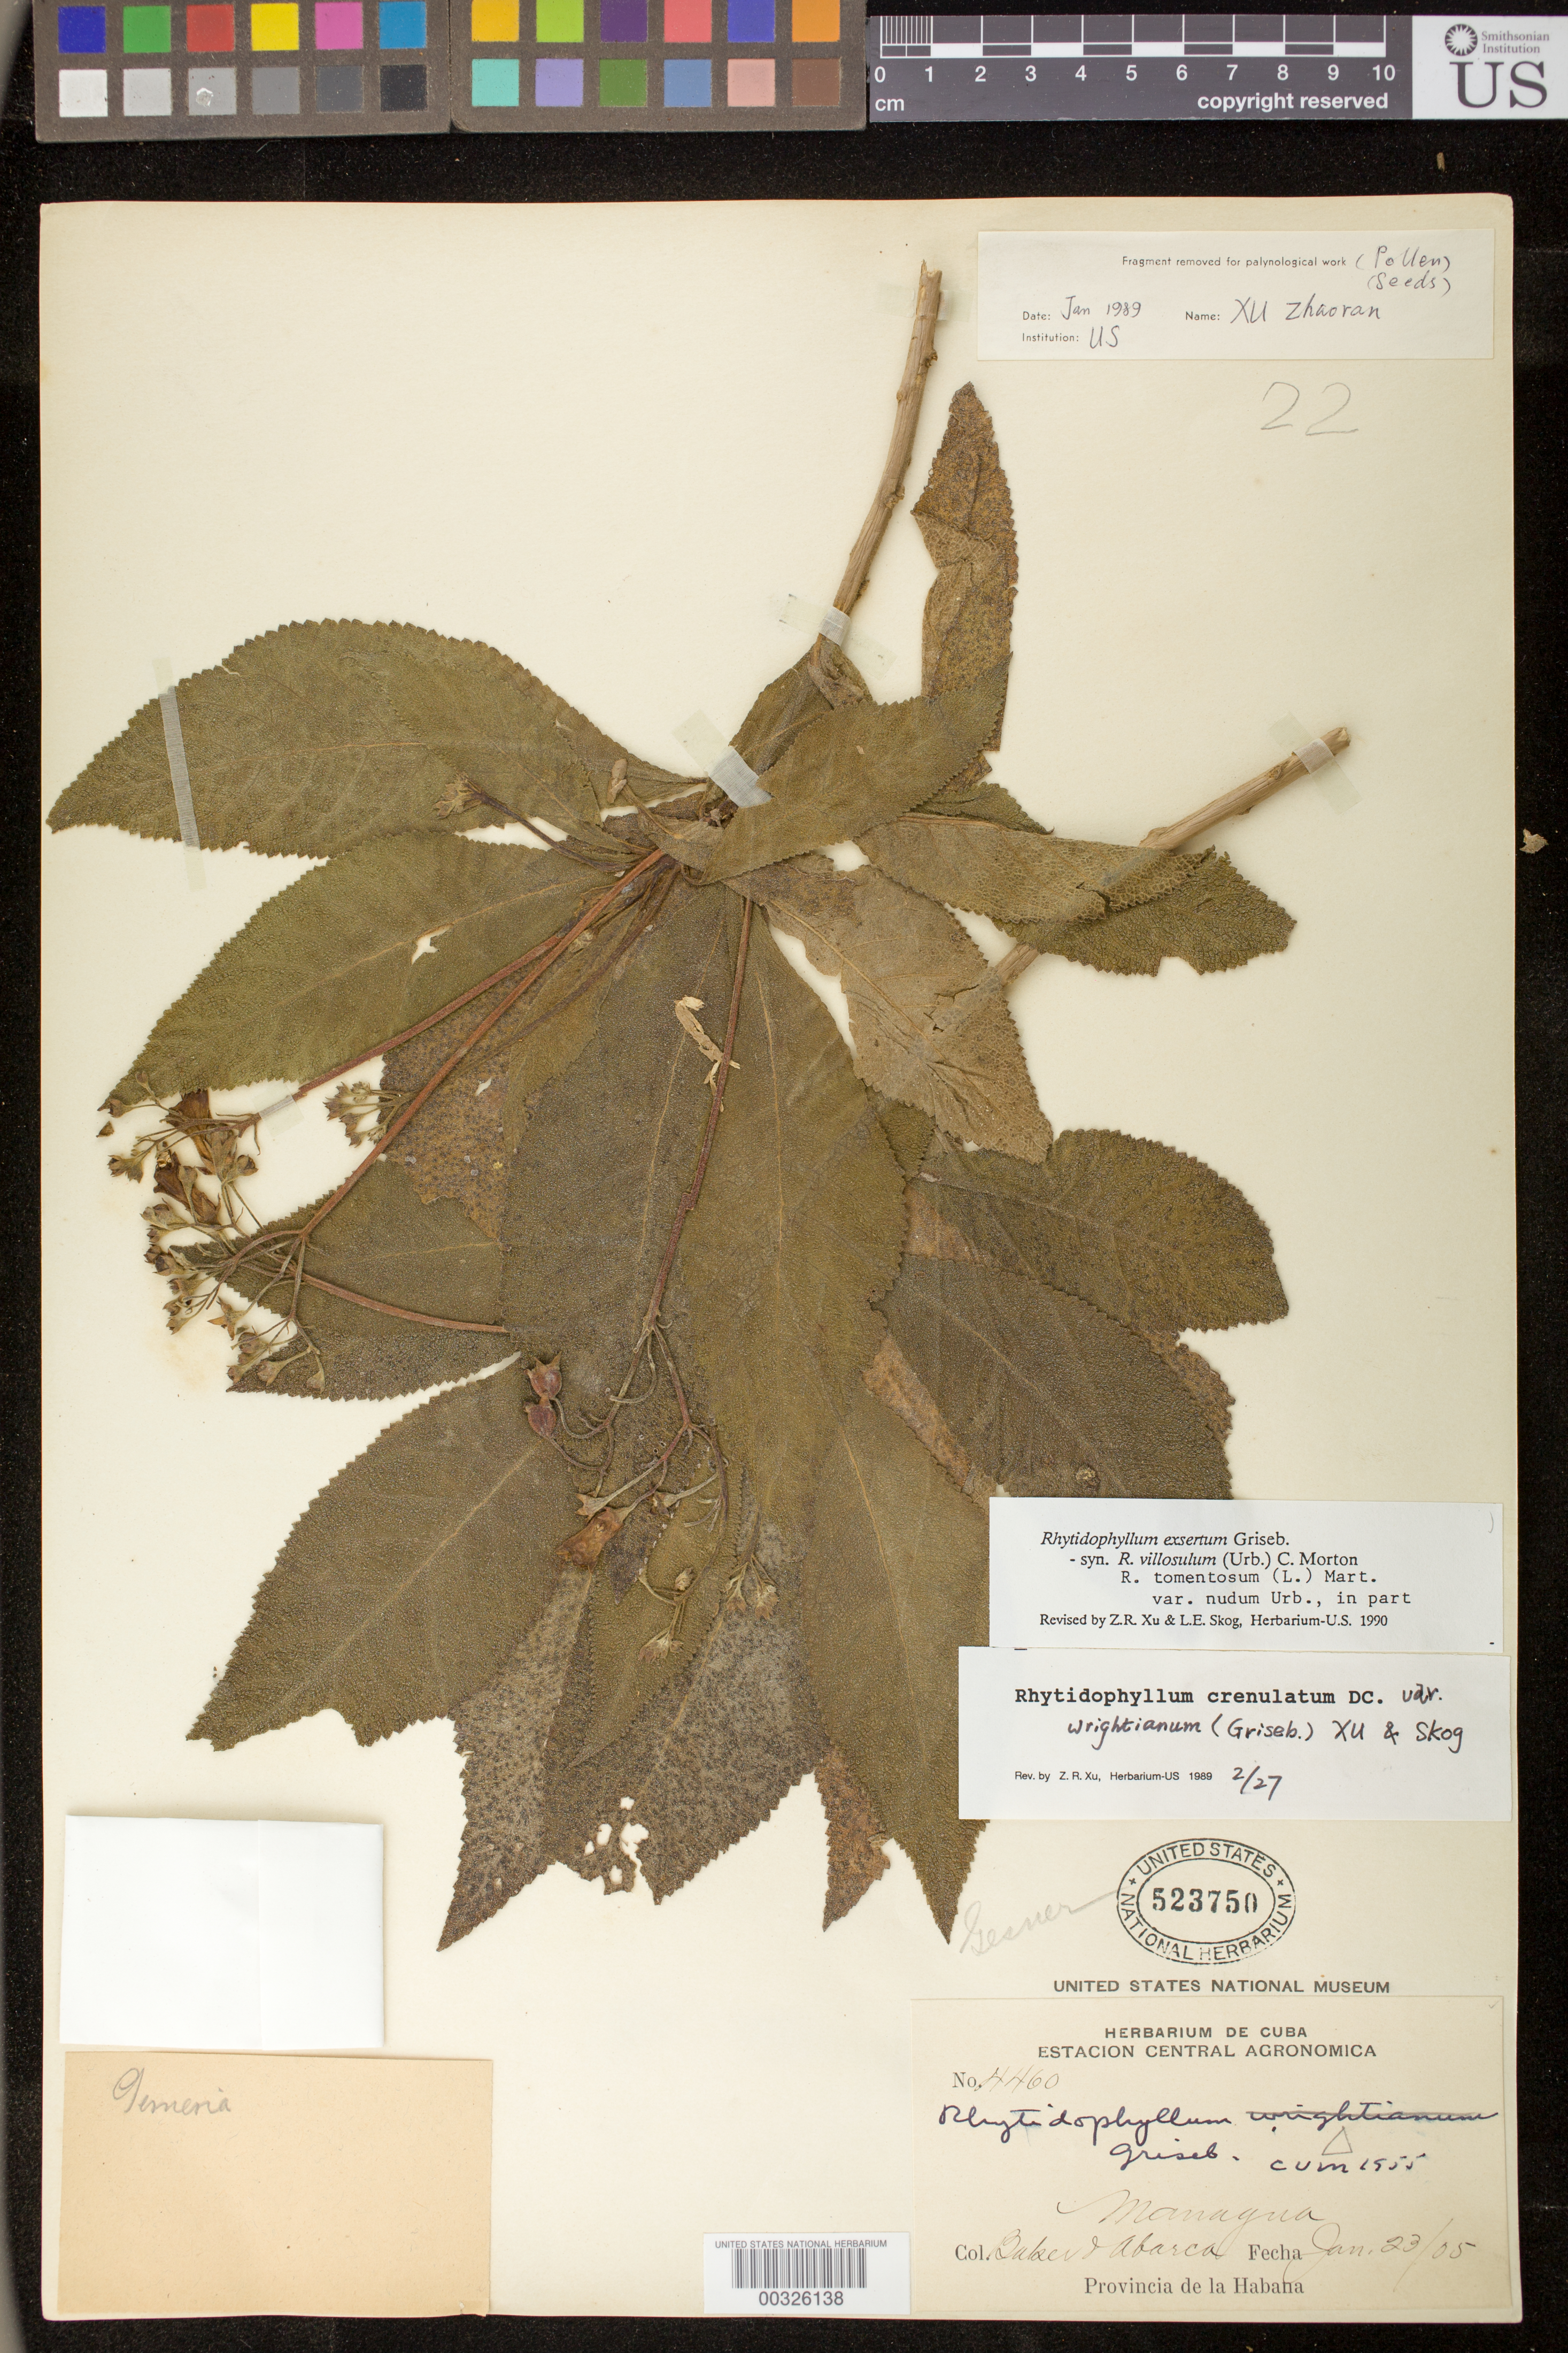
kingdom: Plantae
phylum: Tracheophyta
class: Magnoliopsida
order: Lamiales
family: Gesneriaceae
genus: Rhytidophyllum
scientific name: Rhytidophyllum exsertum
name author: Griseb.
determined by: Skog, Laurence E.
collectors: C. F. Baker & M. Abarca y Vascquez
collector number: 4460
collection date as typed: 23 Jan 1905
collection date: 1905-01-23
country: Cuba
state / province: La Habana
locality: Provincia de la Havana, Managua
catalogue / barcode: US 523750